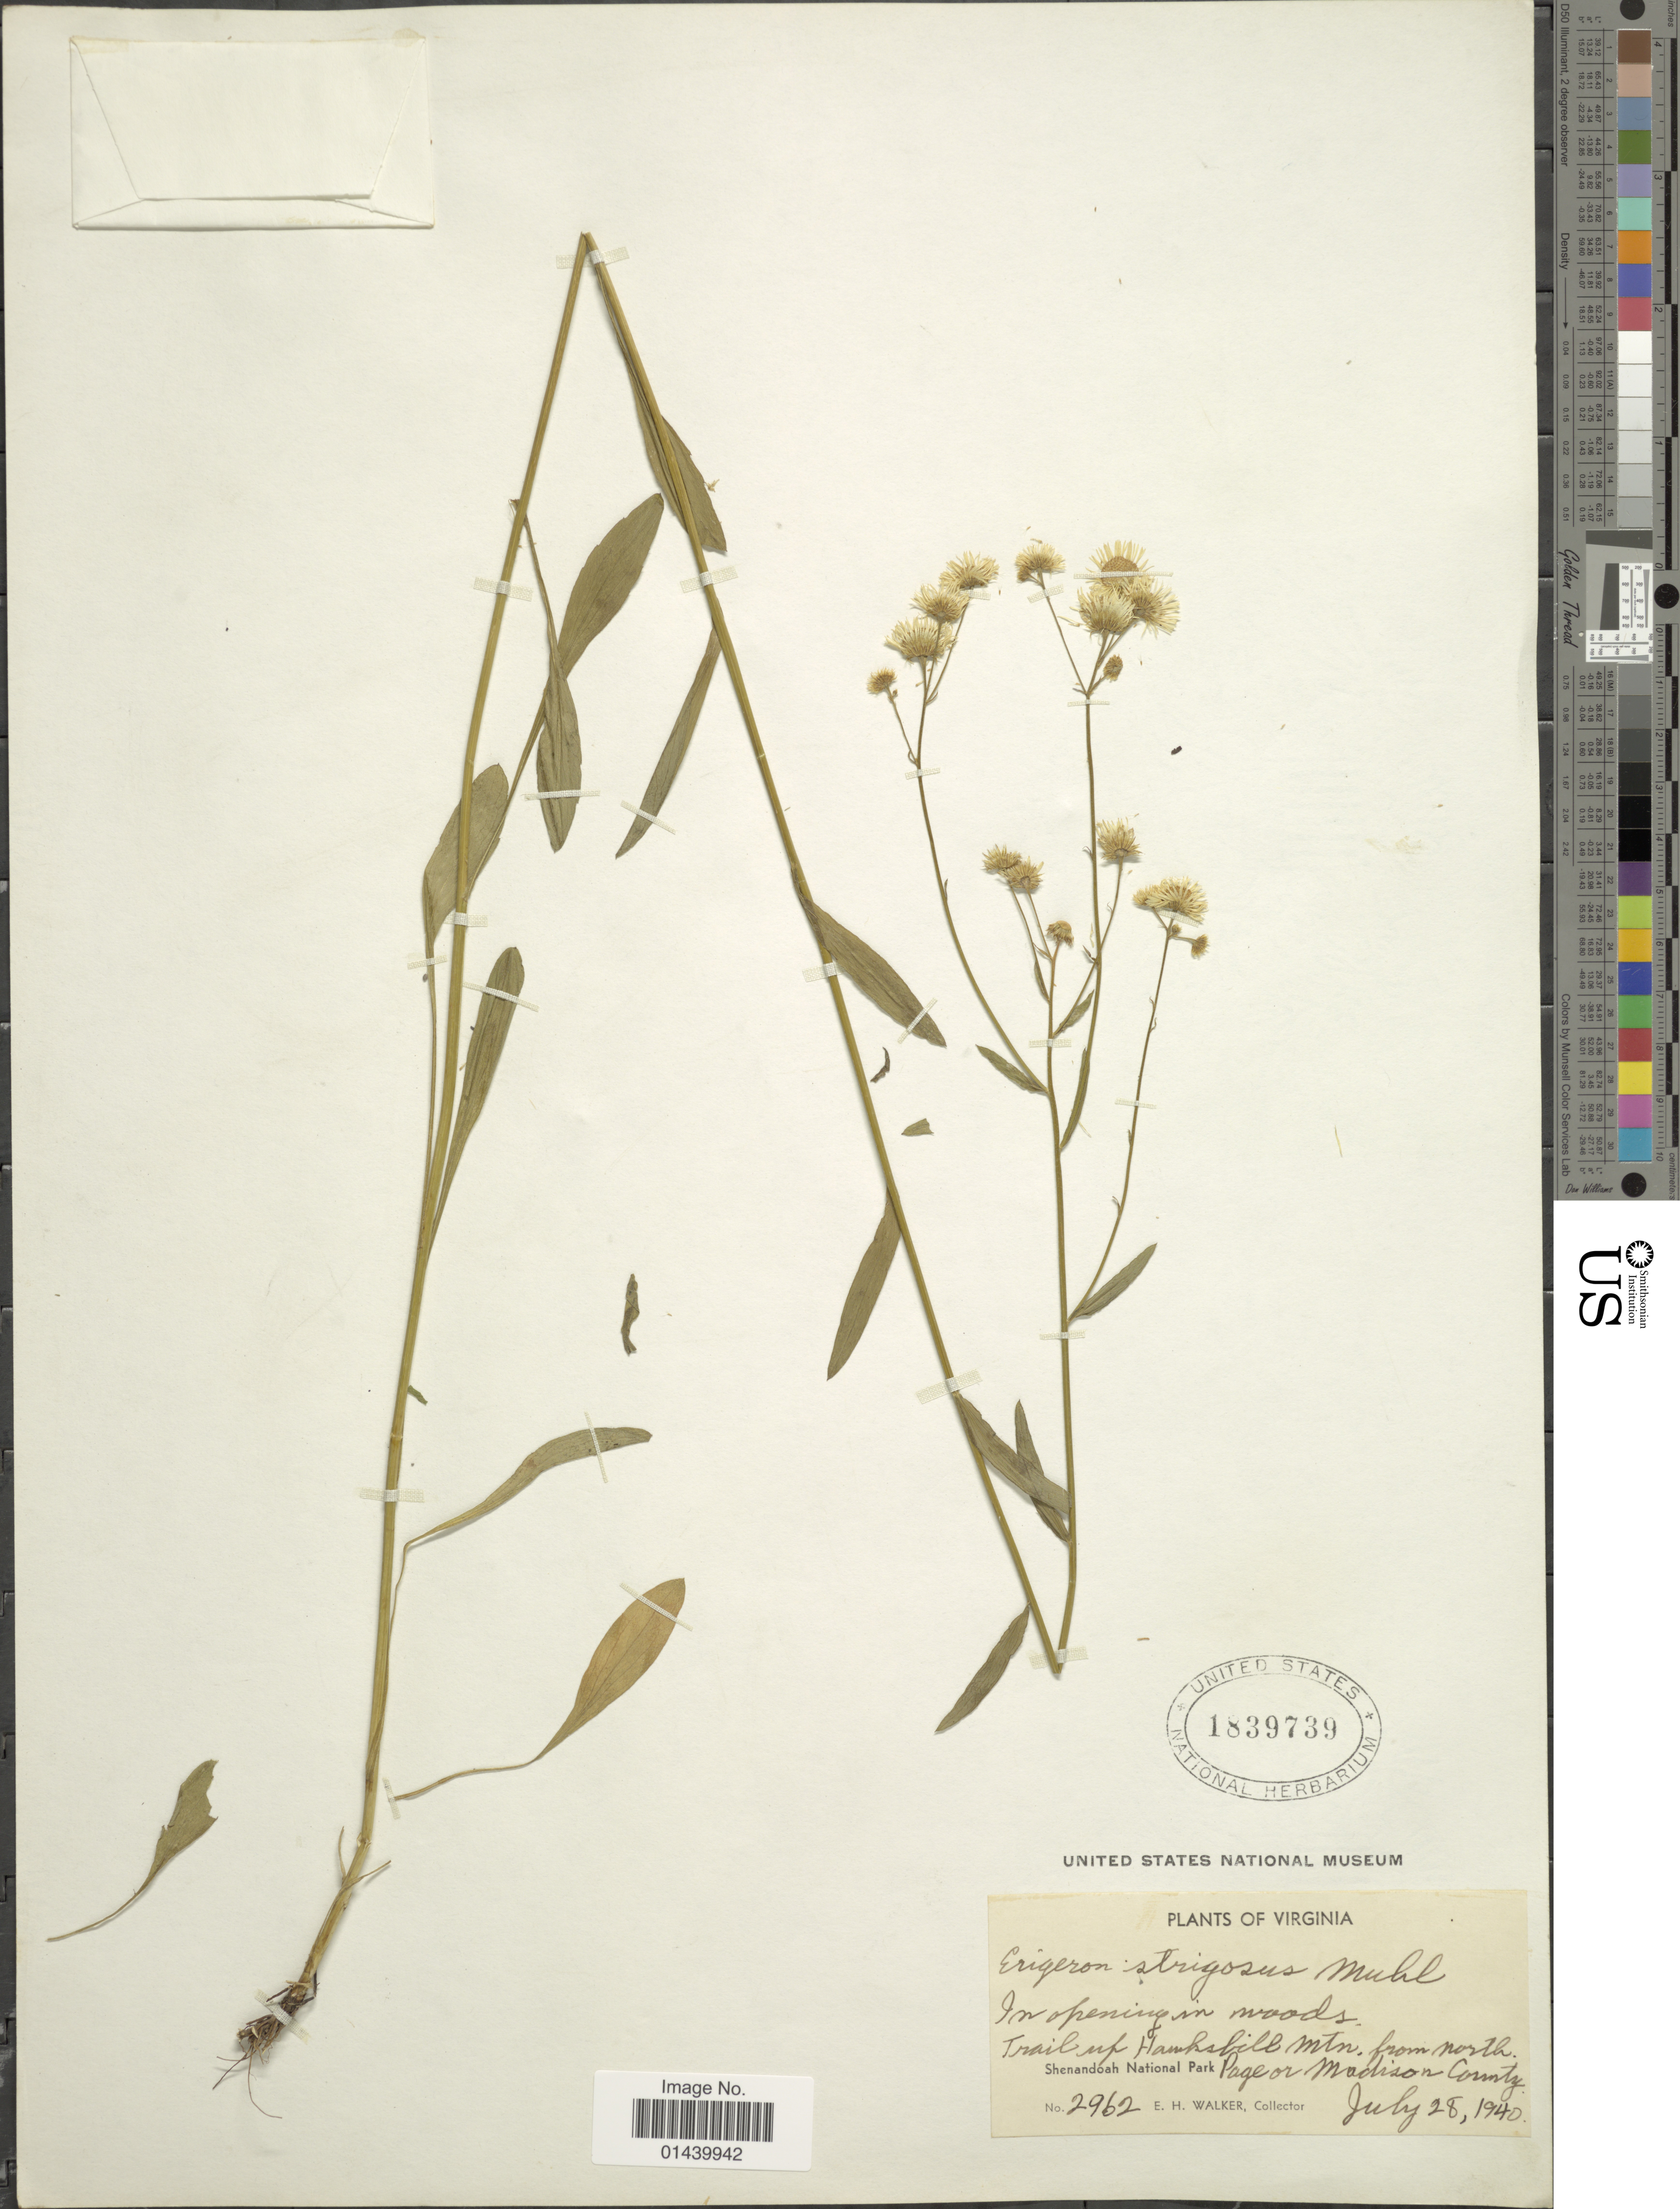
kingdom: Plantae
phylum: Tracheophyta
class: Magnoliopsida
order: Asterales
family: Asteraceae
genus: Erigeron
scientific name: Erigeron strigosus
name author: Muhl. ex Willd.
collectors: E. H. Walker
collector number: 2962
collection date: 1940-07-28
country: United States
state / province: Virginia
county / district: Madison / Page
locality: Trail up Hamhsbill Mtn. from north. Shenandoah National Park. Page or Madison County.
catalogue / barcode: US 1839739